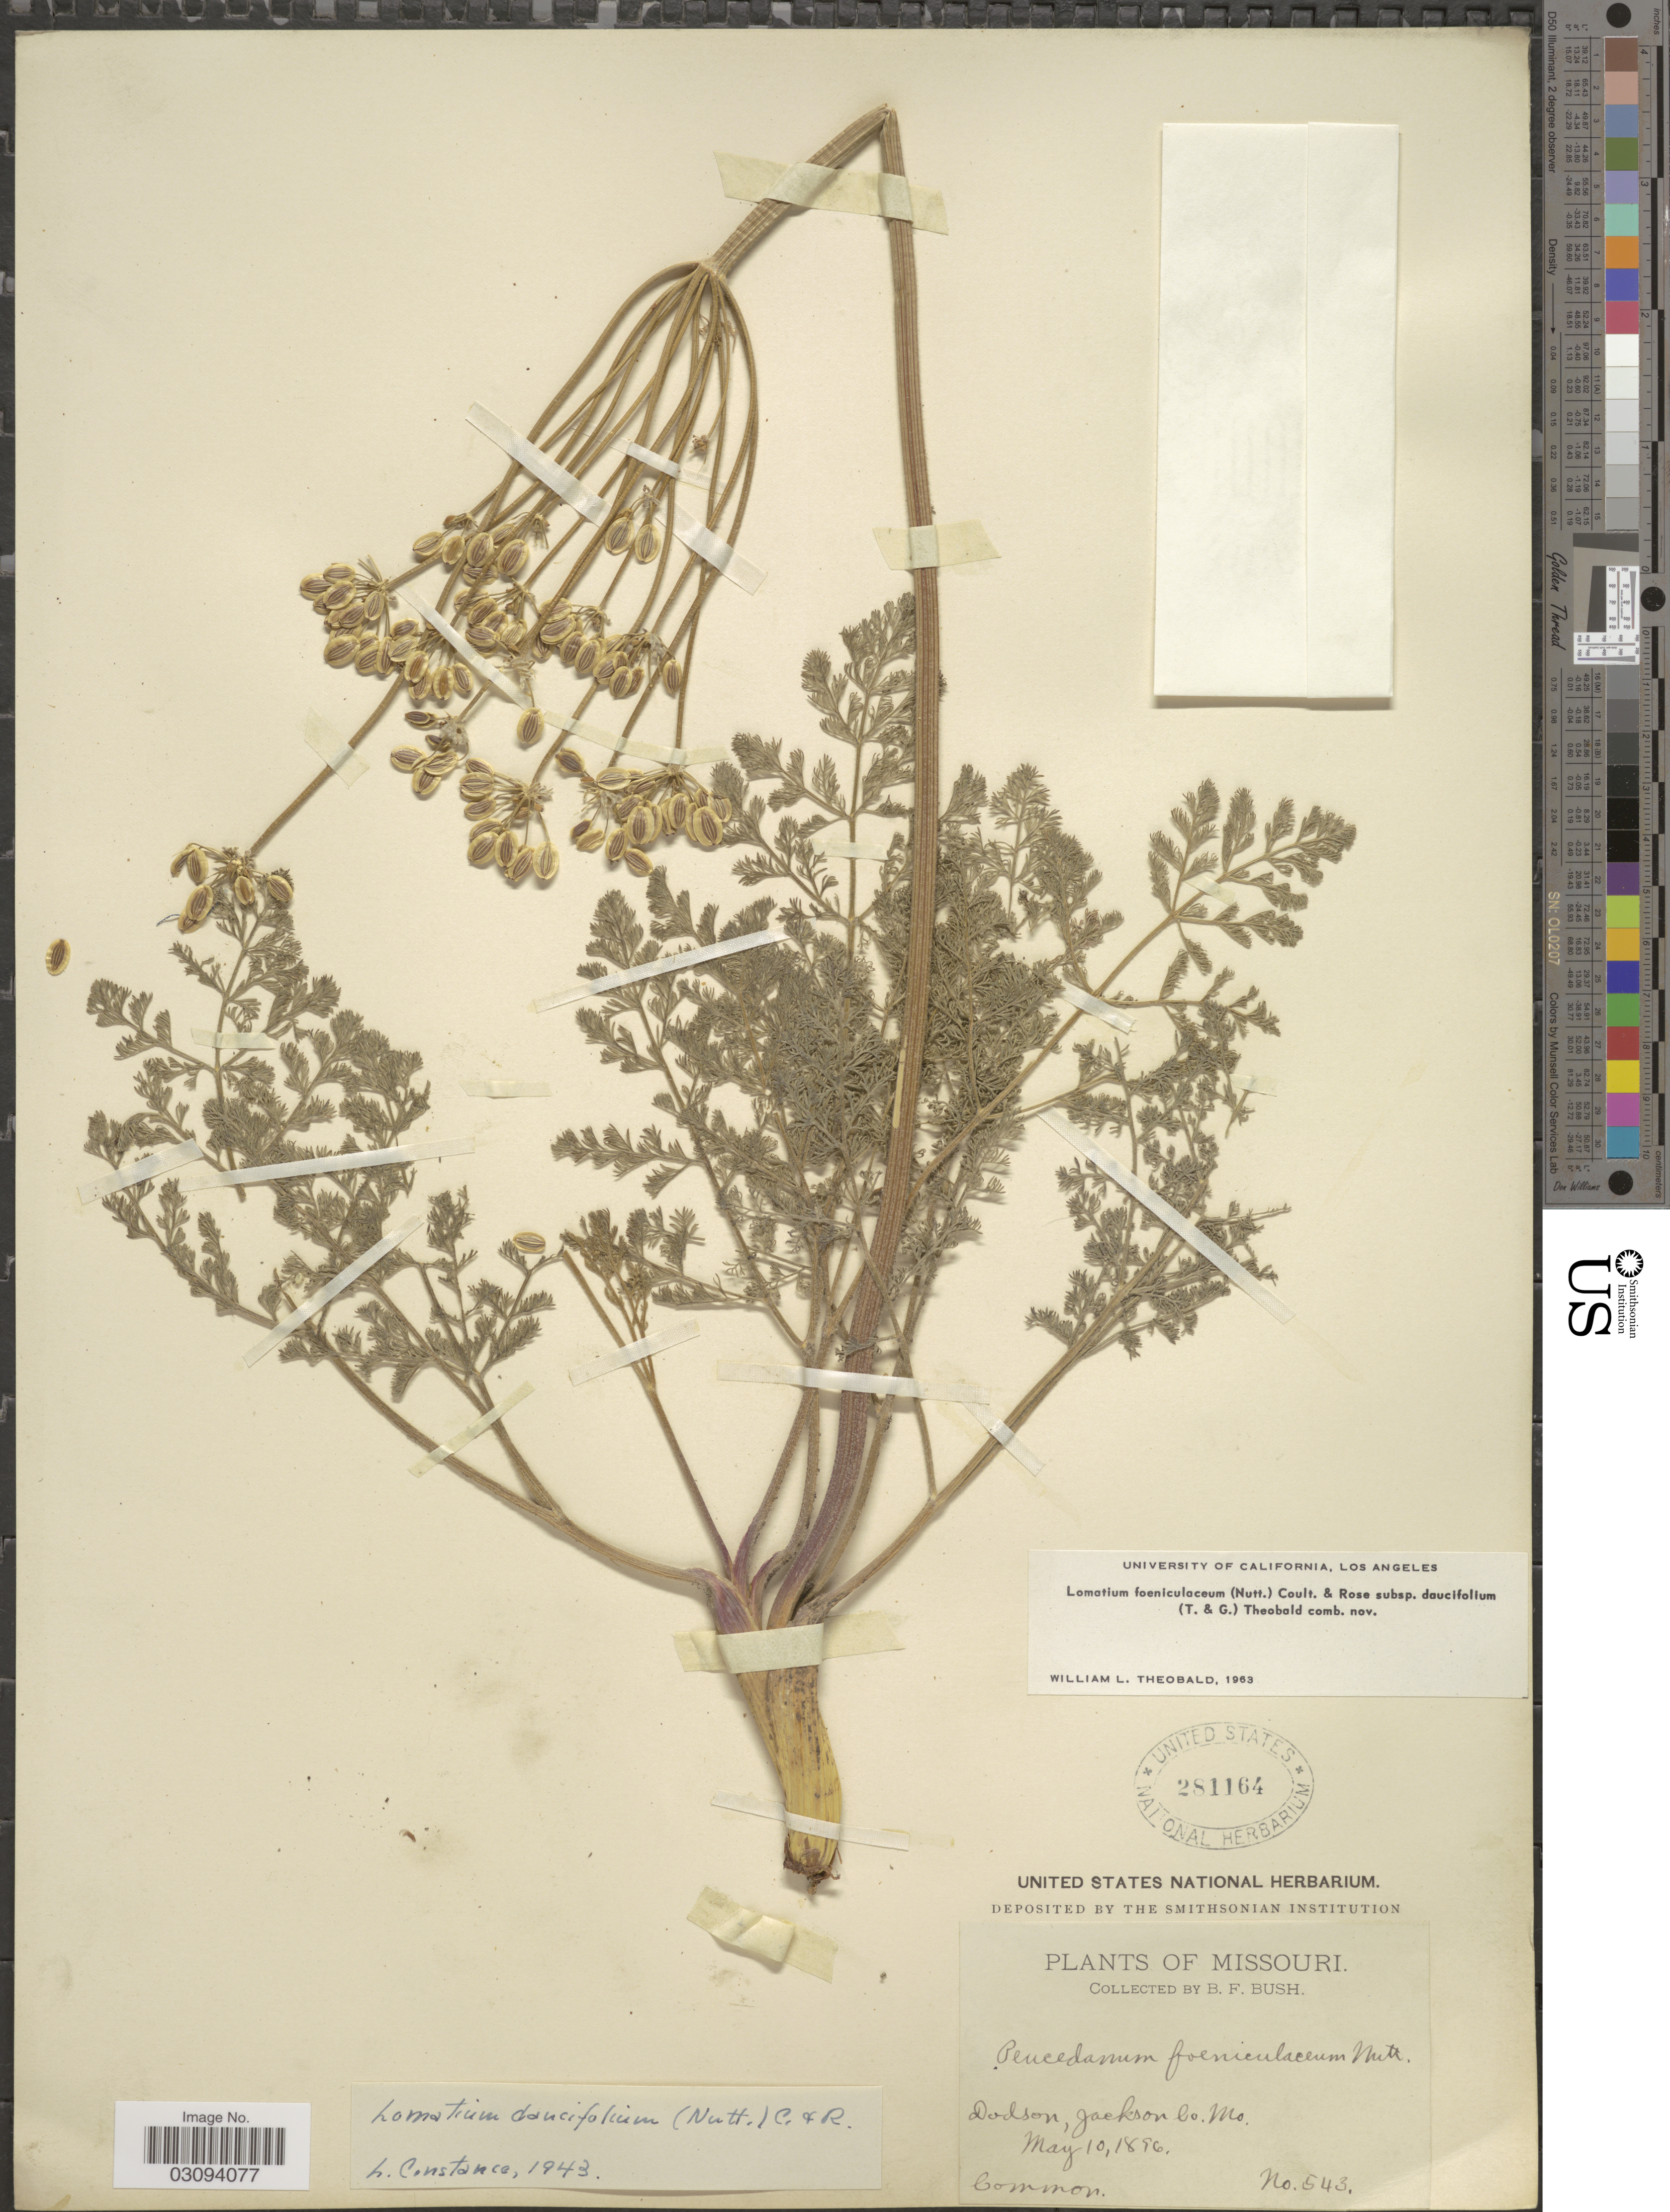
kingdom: Plantae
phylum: Tracheophyta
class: Magnoliopsida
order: Apiales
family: Apiaceae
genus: Lomatium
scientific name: Lomatium foeniculaceum subsp. daucifolium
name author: (Torr. & A. Gray) W.L. Theob.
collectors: B. F. Bush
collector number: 543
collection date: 1896-05-10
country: United States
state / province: Missouri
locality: Dodson, Jackson Co. Mo.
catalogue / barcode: US 281164